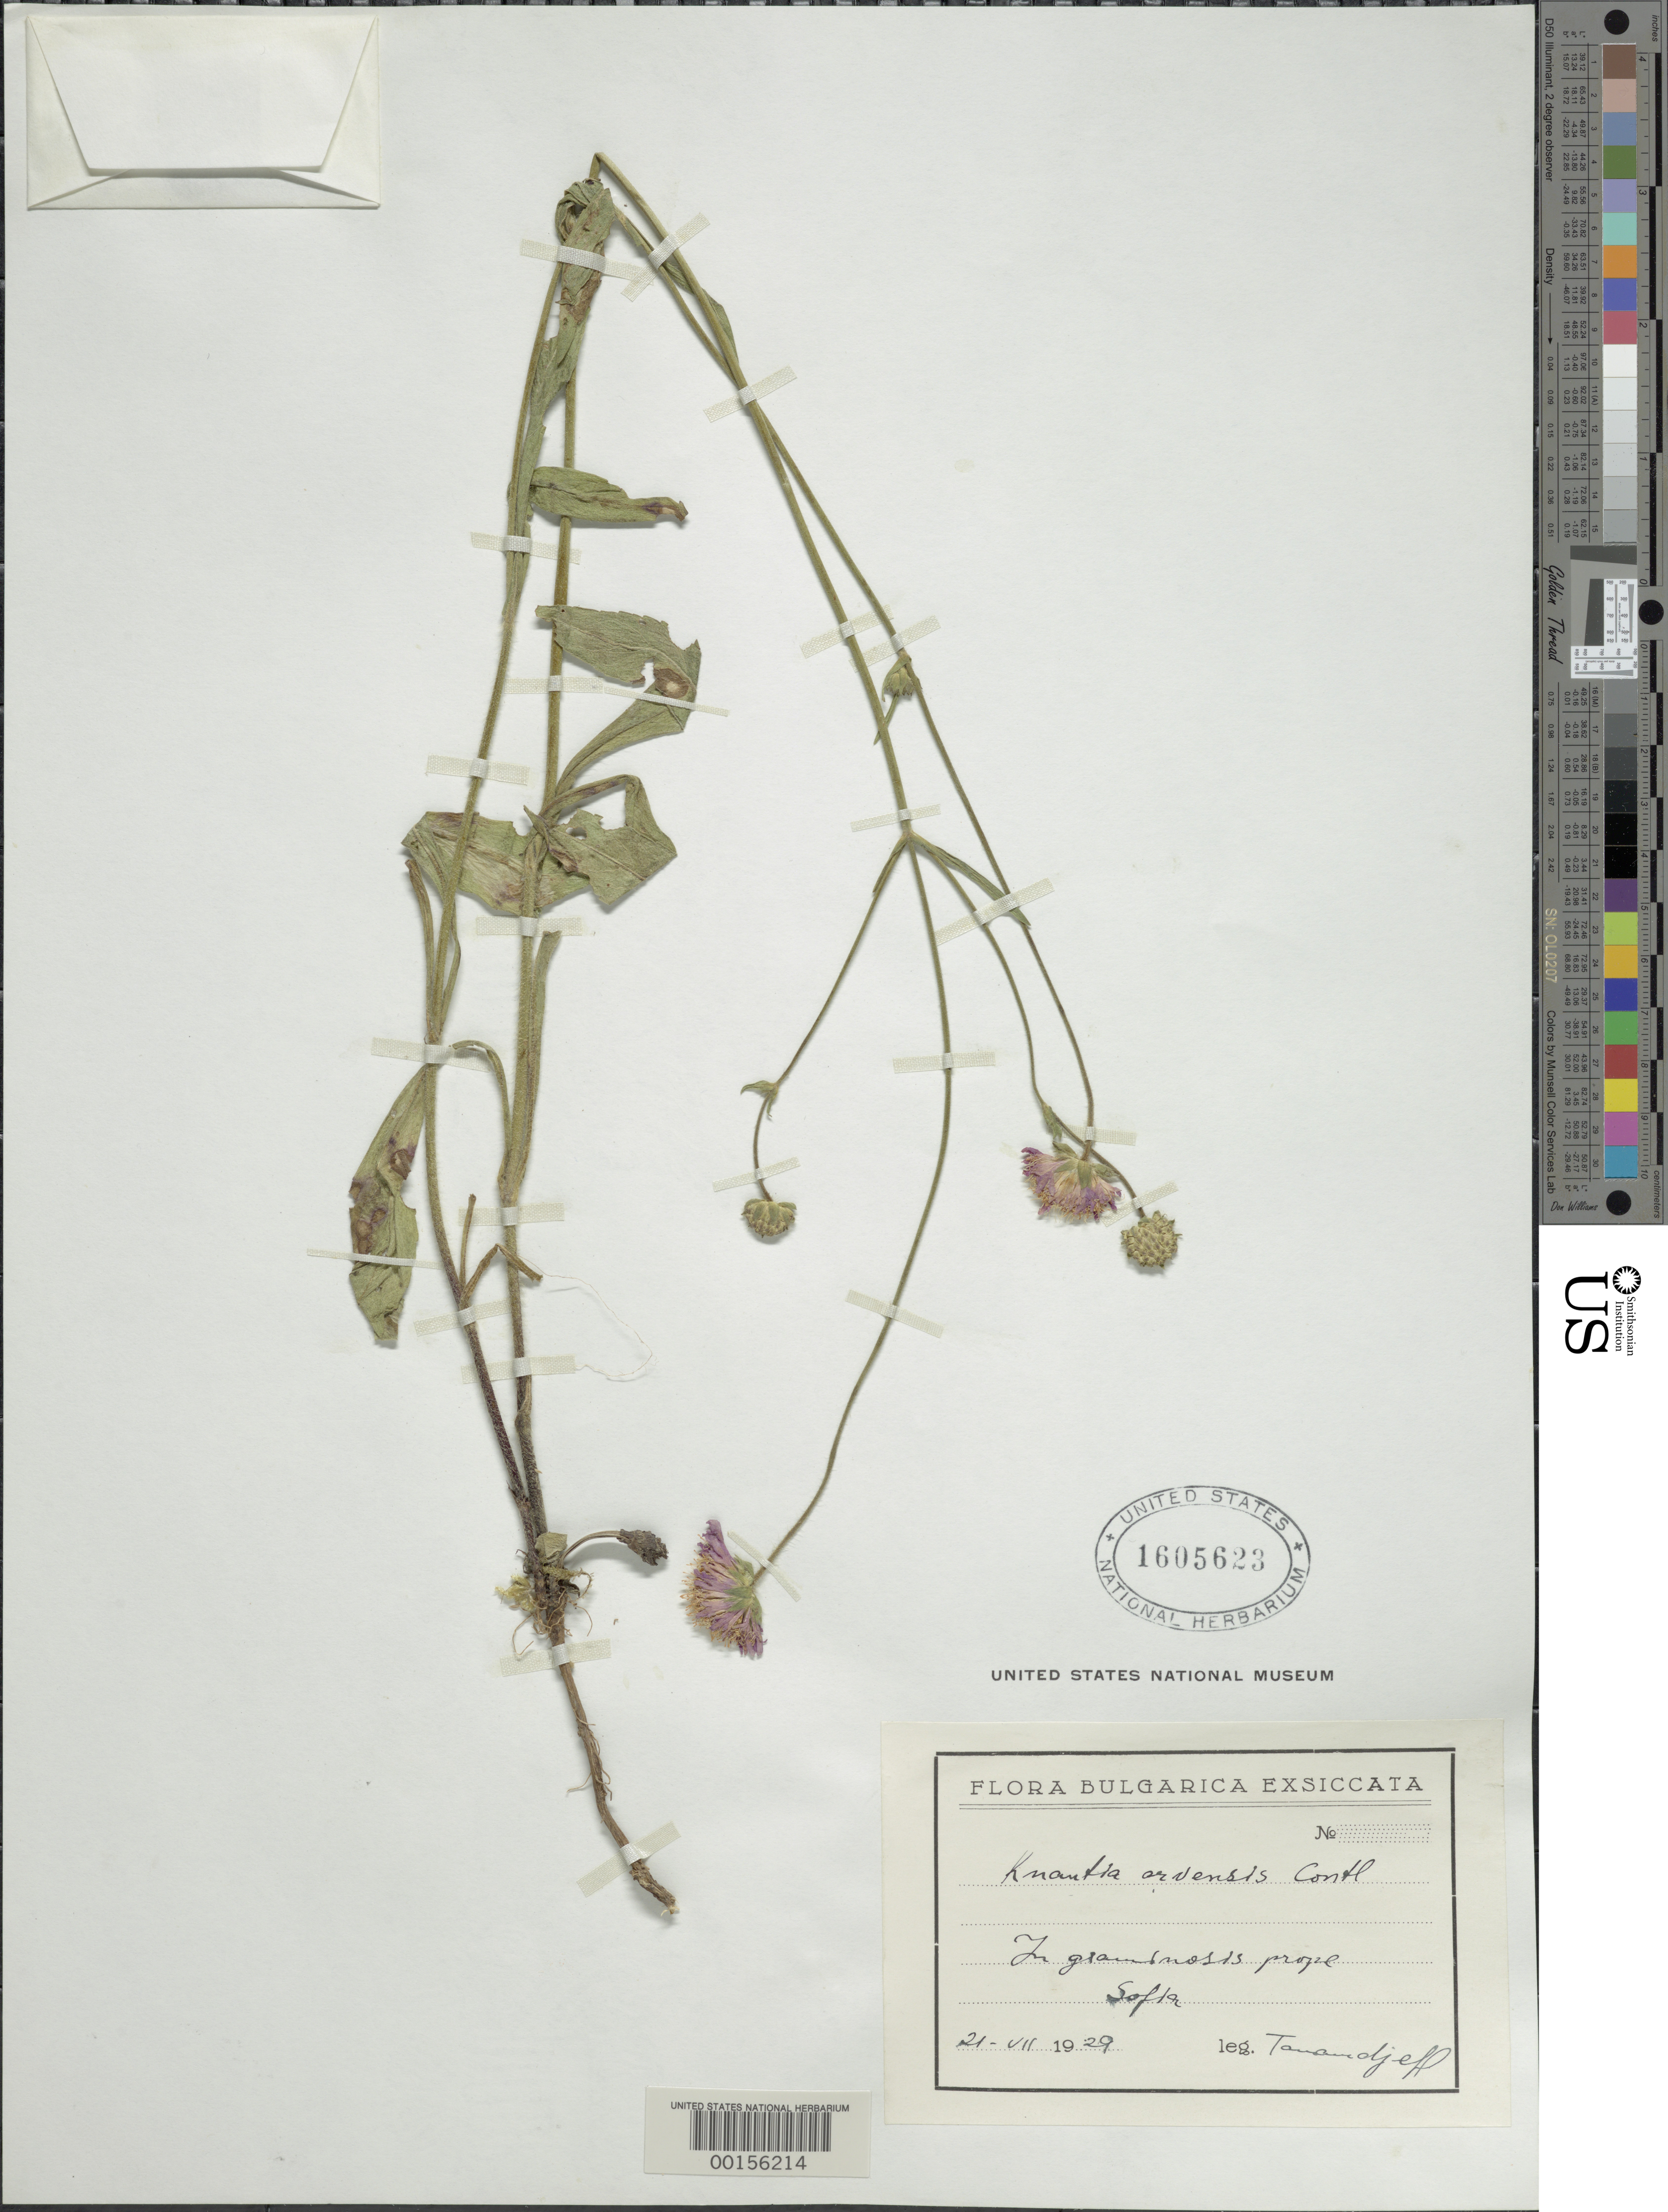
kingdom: Plantae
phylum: Tracheophyta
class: Magnoliopsida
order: Dipsacales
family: Caprifoliaceae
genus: Knautia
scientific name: Knautia arvensis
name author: (L.) Coult.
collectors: -. Tanandjeff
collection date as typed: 21 Jul 1929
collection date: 1929-07-21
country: Bulgaria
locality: Softa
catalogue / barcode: US 1605623